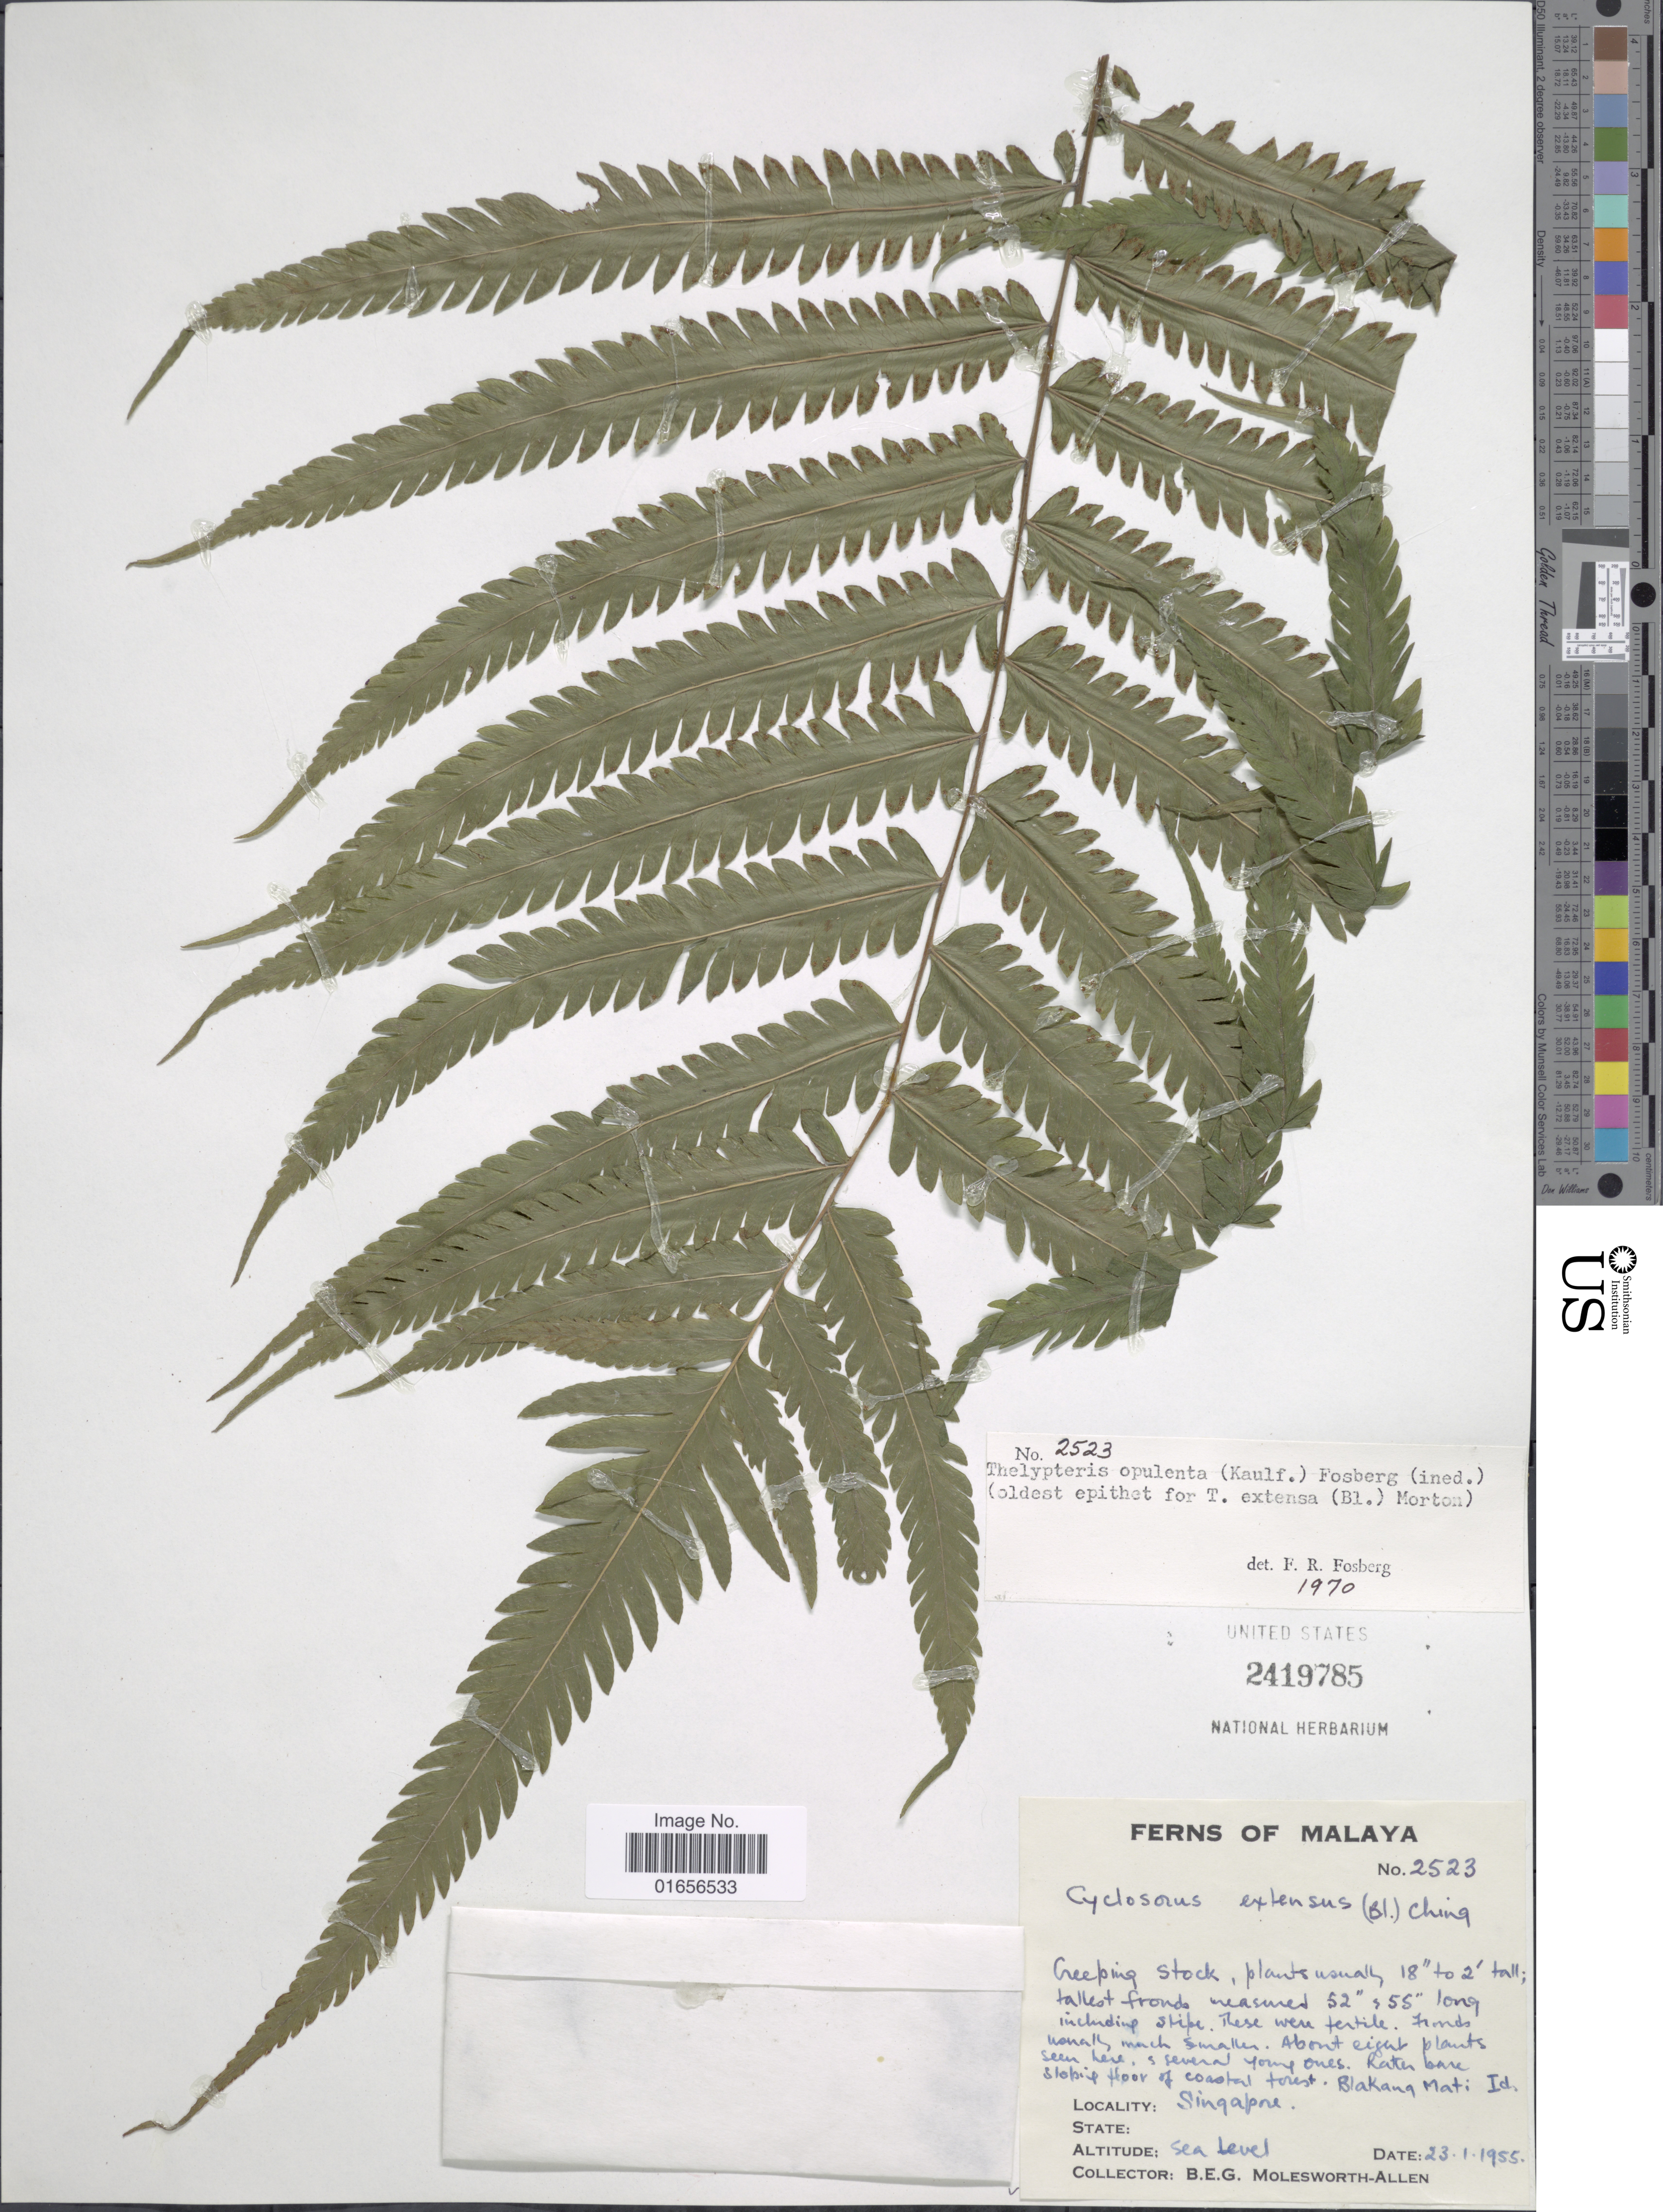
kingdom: Plantae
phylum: Tracheophyta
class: Polypodiopsida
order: Polypodiales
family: Thelypteridaceae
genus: Amphineuron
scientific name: Amphineuron opulentum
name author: (Kaulf.) Holttum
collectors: B. E. G. Molesworth-Allen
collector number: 2523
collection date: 1955-01-23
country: Singapore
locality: Blakang Mati Id. [Sentosa Island]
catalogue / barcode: US 2419785